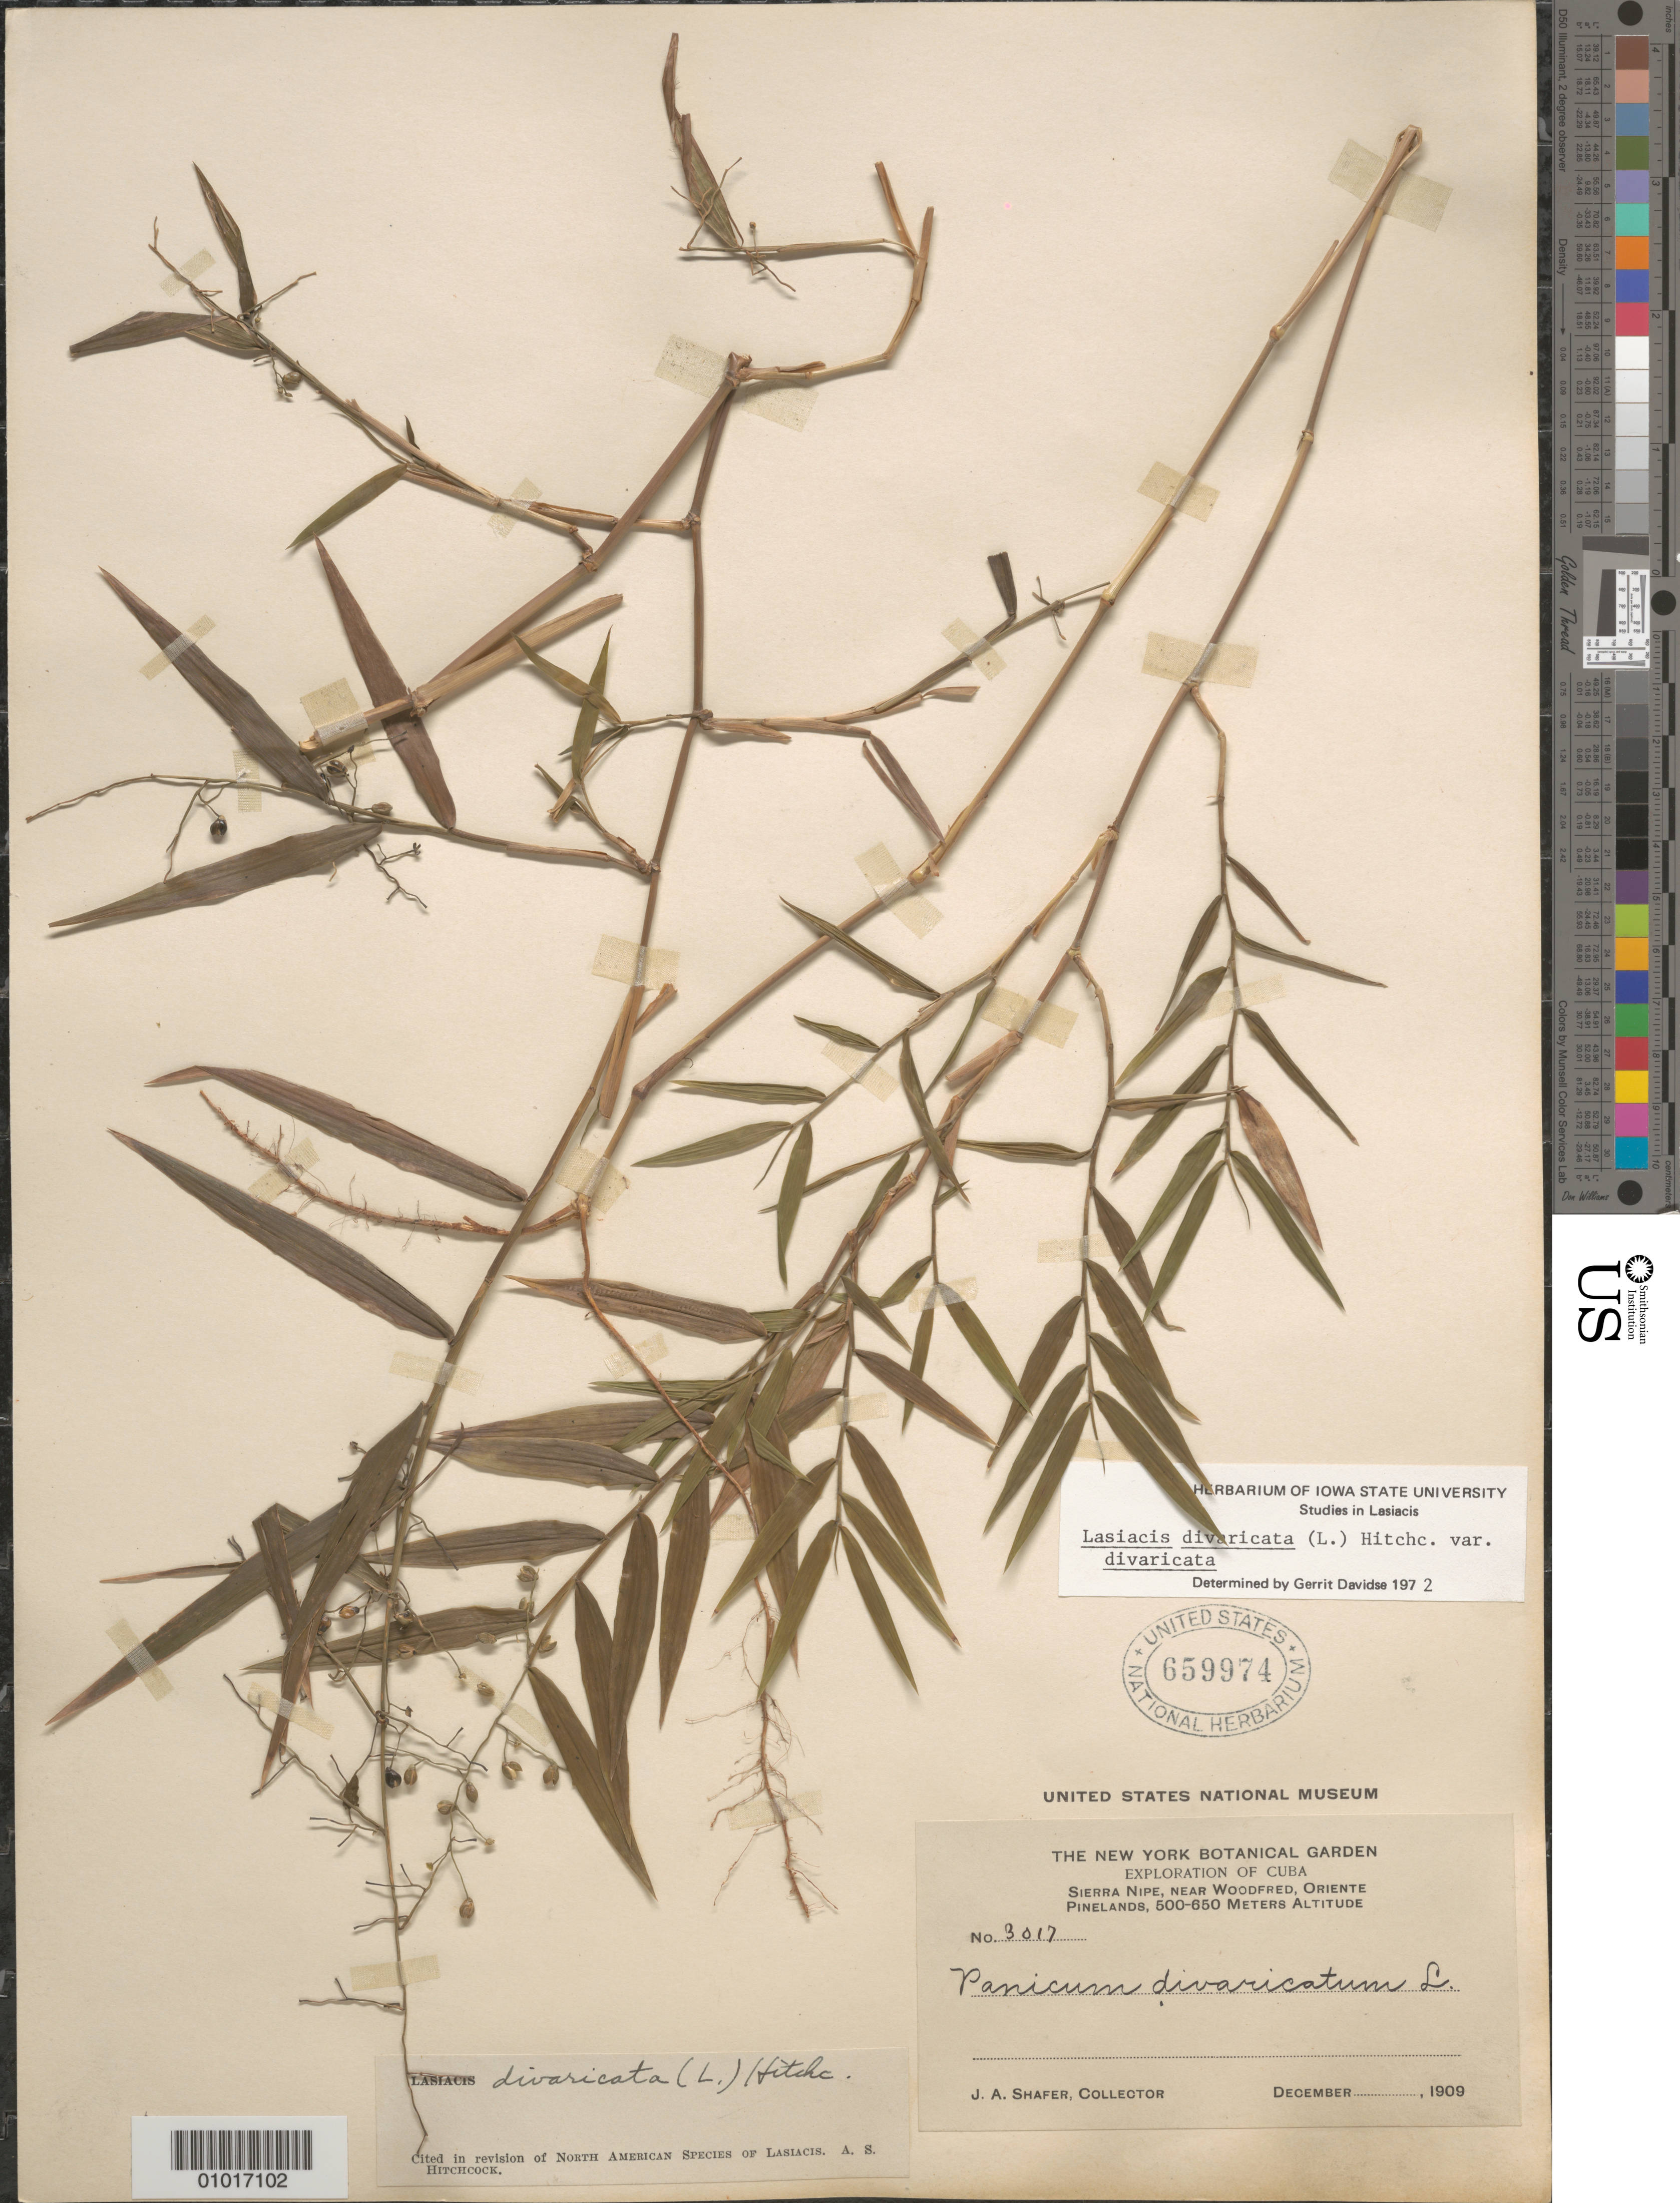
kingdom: Plantae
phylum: Tracheophyta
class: Liliopsida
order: Poales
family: Poaceae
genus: Lasiacis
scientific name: Lasiacis divaricata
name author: (L.) Hitchc.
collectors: J. A. Shafer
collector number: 3017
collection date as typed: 01 Dec 1909 to 31 Dec 1909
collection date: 1909-12-01/1909-12-31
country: Cuba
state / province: Holguín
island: Cuba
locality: Sierra Nipe, near Woodfred, Pinelands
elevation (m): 500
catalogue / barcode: US 659974